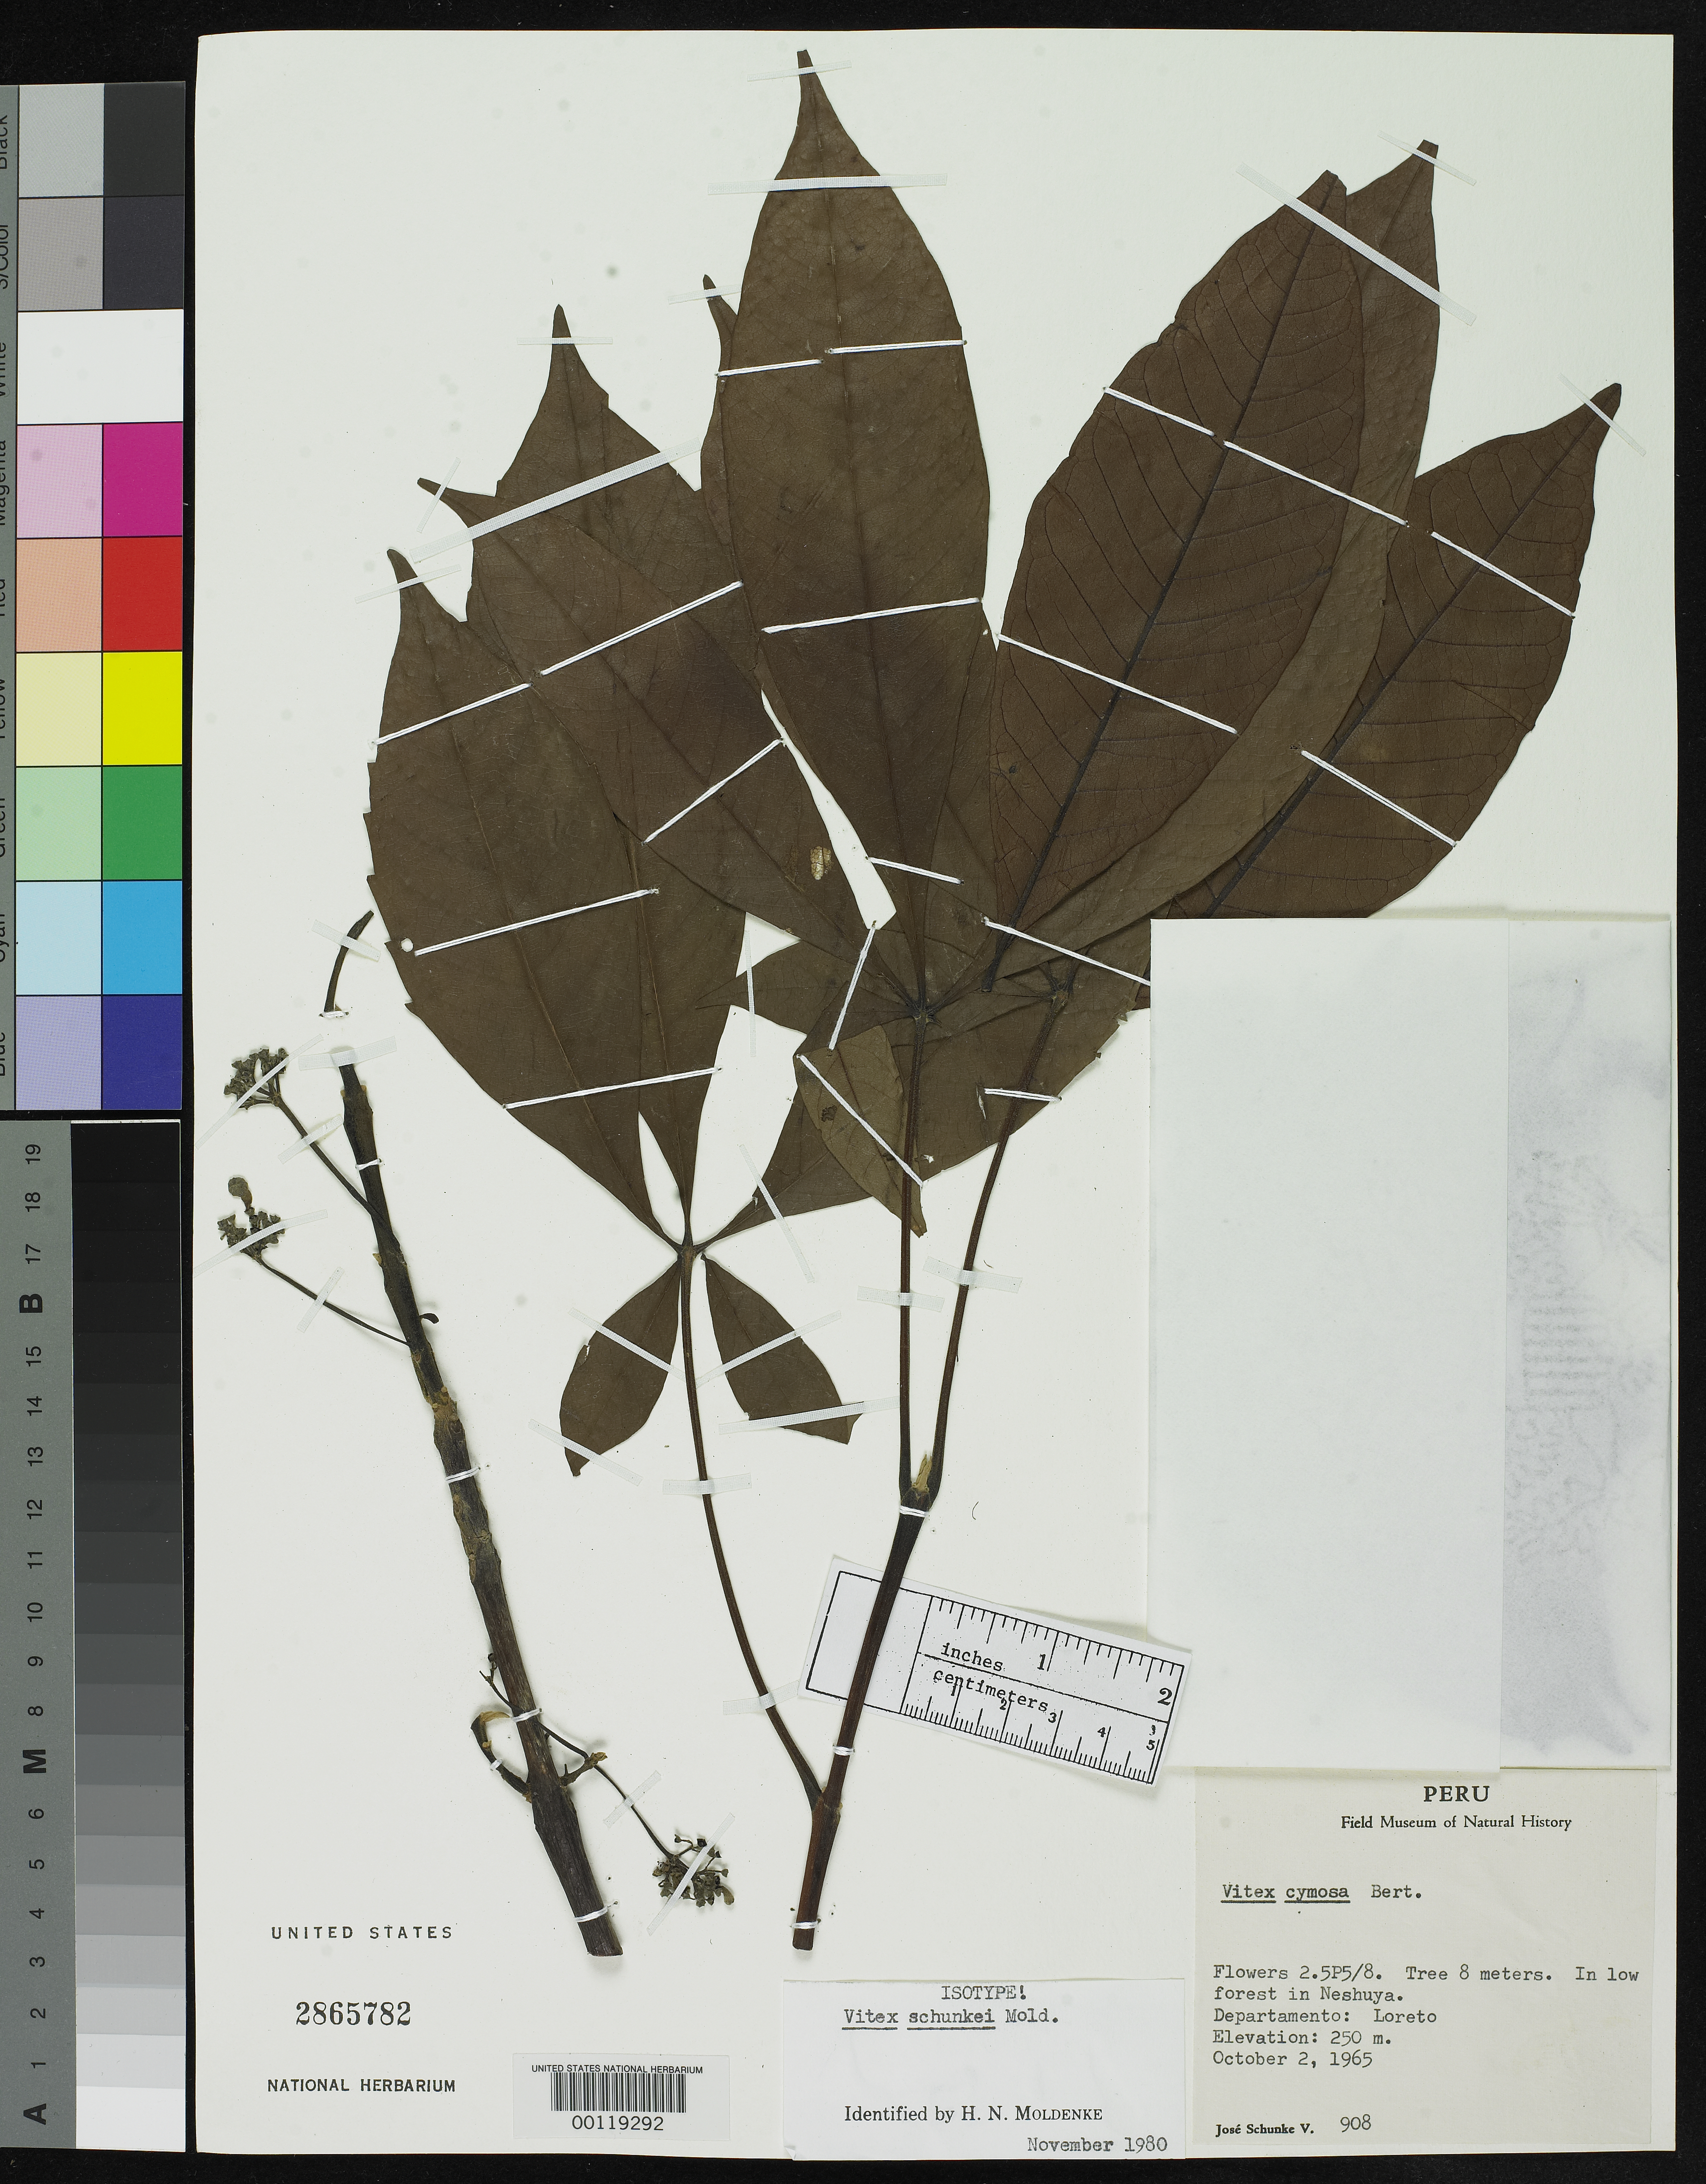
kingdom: Plantae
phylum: Tracheophyta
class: Magnoliopsida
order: Lamiales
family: Lamiaceae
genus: Vitex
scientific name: Vitex schunkei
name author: Moldenke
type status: Isotype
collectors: J. Schunke Vigo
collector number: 908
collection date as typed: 02 Oct 1965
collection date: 1965-10-02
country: Peru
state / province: Loreto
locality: Neshuya.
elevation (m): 250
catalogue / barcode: US 2865782